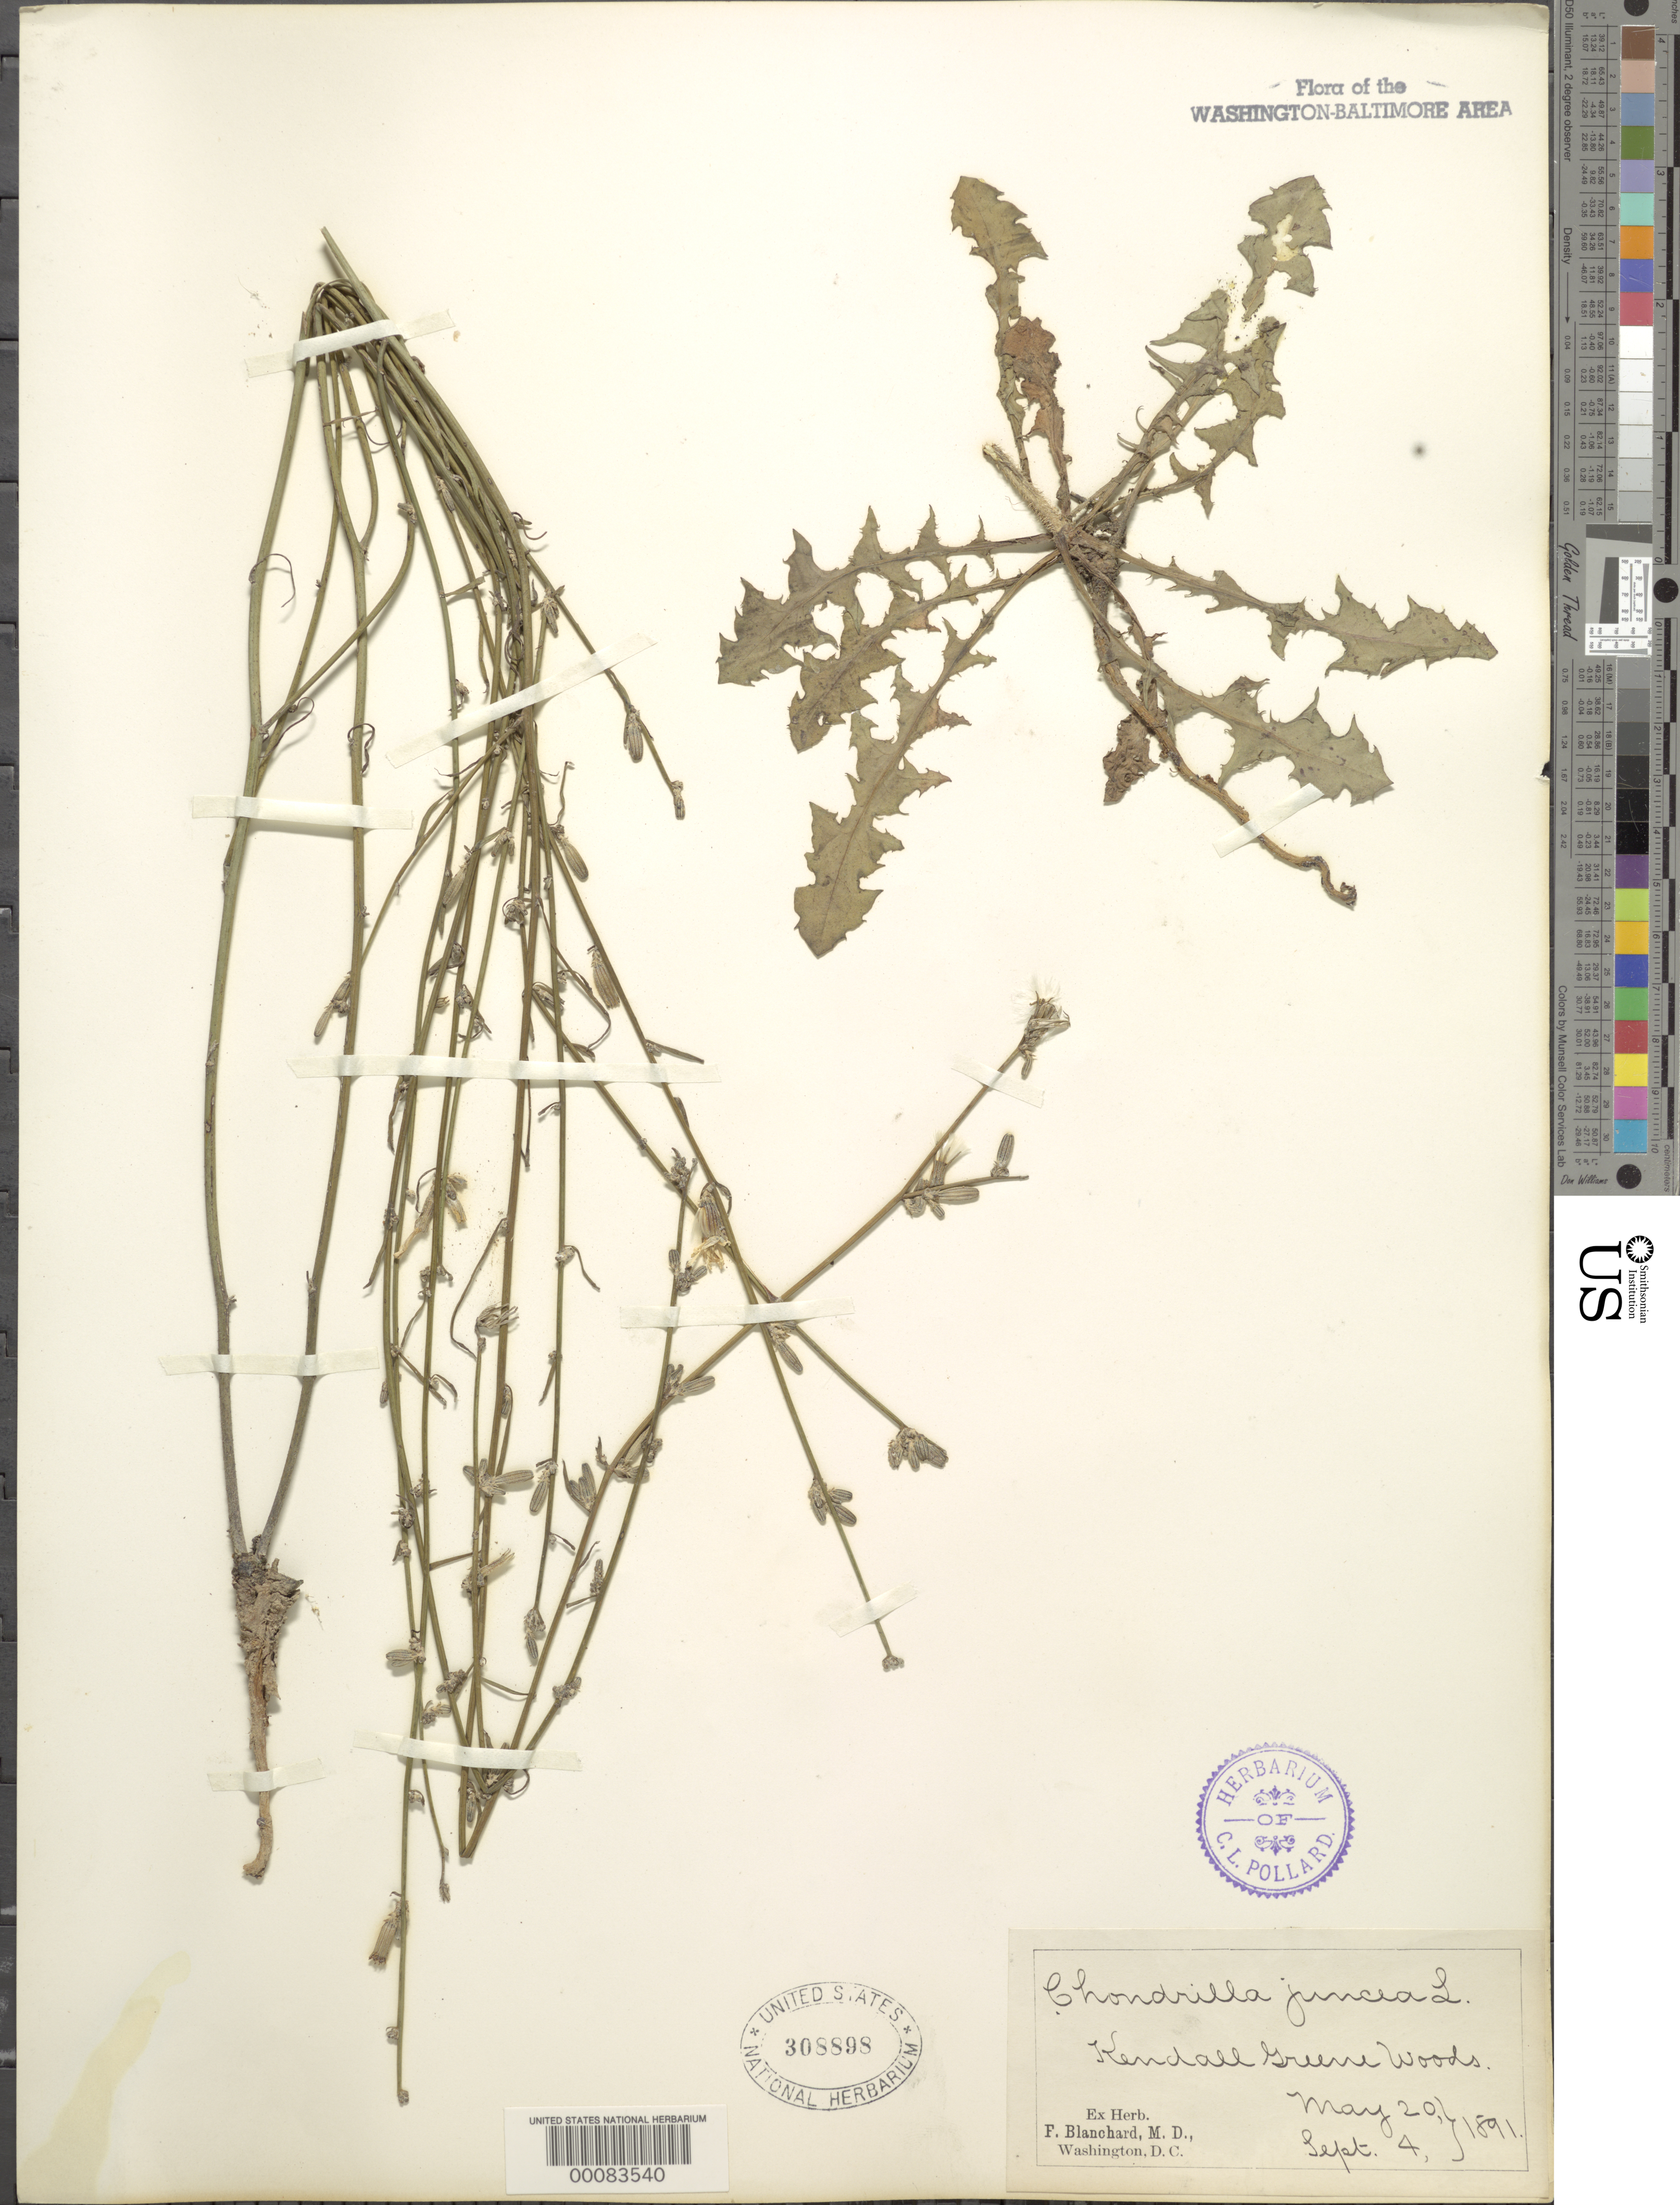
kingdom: Plantae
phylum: Tracheophyta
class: Magnoliopsida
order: Asterales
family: Asteraceae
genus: Chondrilla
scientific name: Chondrilla juncea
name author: L.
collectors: F. Blanchard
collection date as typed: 20 May 1891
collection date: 1891-05-20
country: United States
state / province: District of Columbia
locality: Kendall Green Woods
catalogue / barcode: US 308898